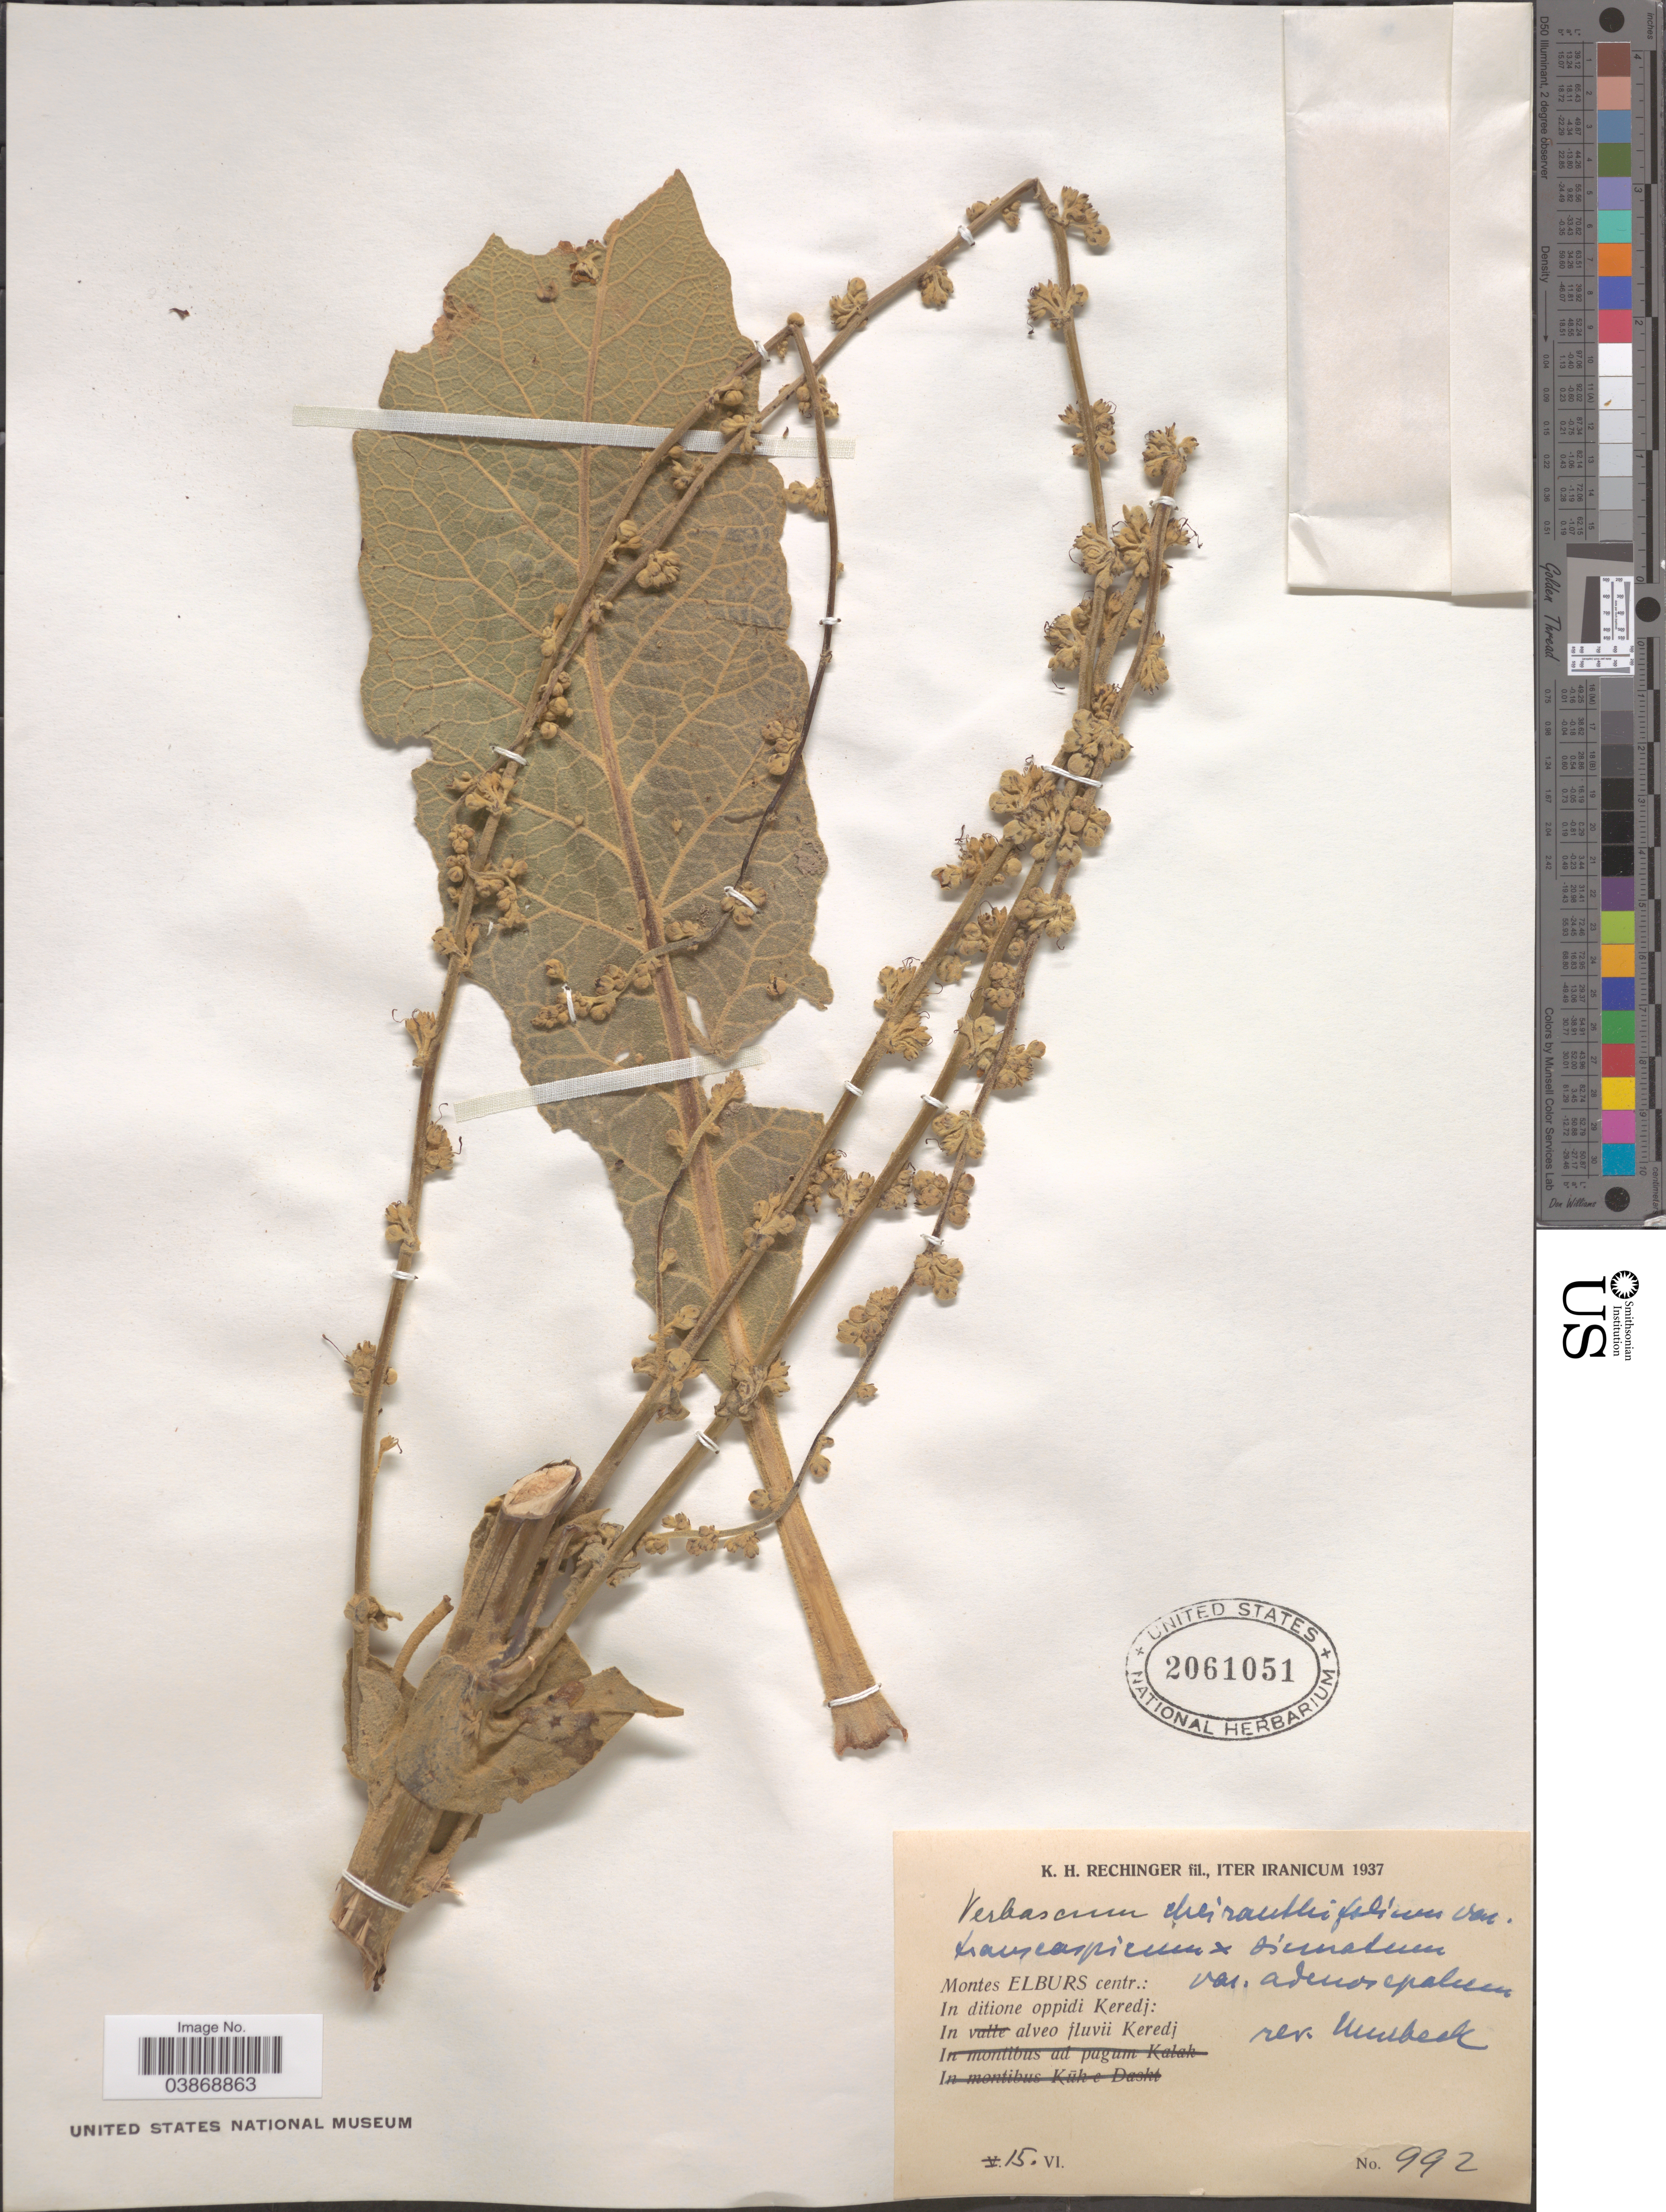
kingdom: Plantae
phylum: Tracheophyta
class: Magnoliopsida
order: Lamiales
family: Scrophulariaceae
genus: Verbascum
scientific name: Verbascum cheiranthifolium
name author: Boiss.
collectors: K. H. Rechinger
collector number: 992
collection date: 1937-06-15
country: Iran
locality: Montes Elburs centr.: In ditione oppidu Keredj: In alveo fluvii Keredj.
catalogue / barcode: US 2061051